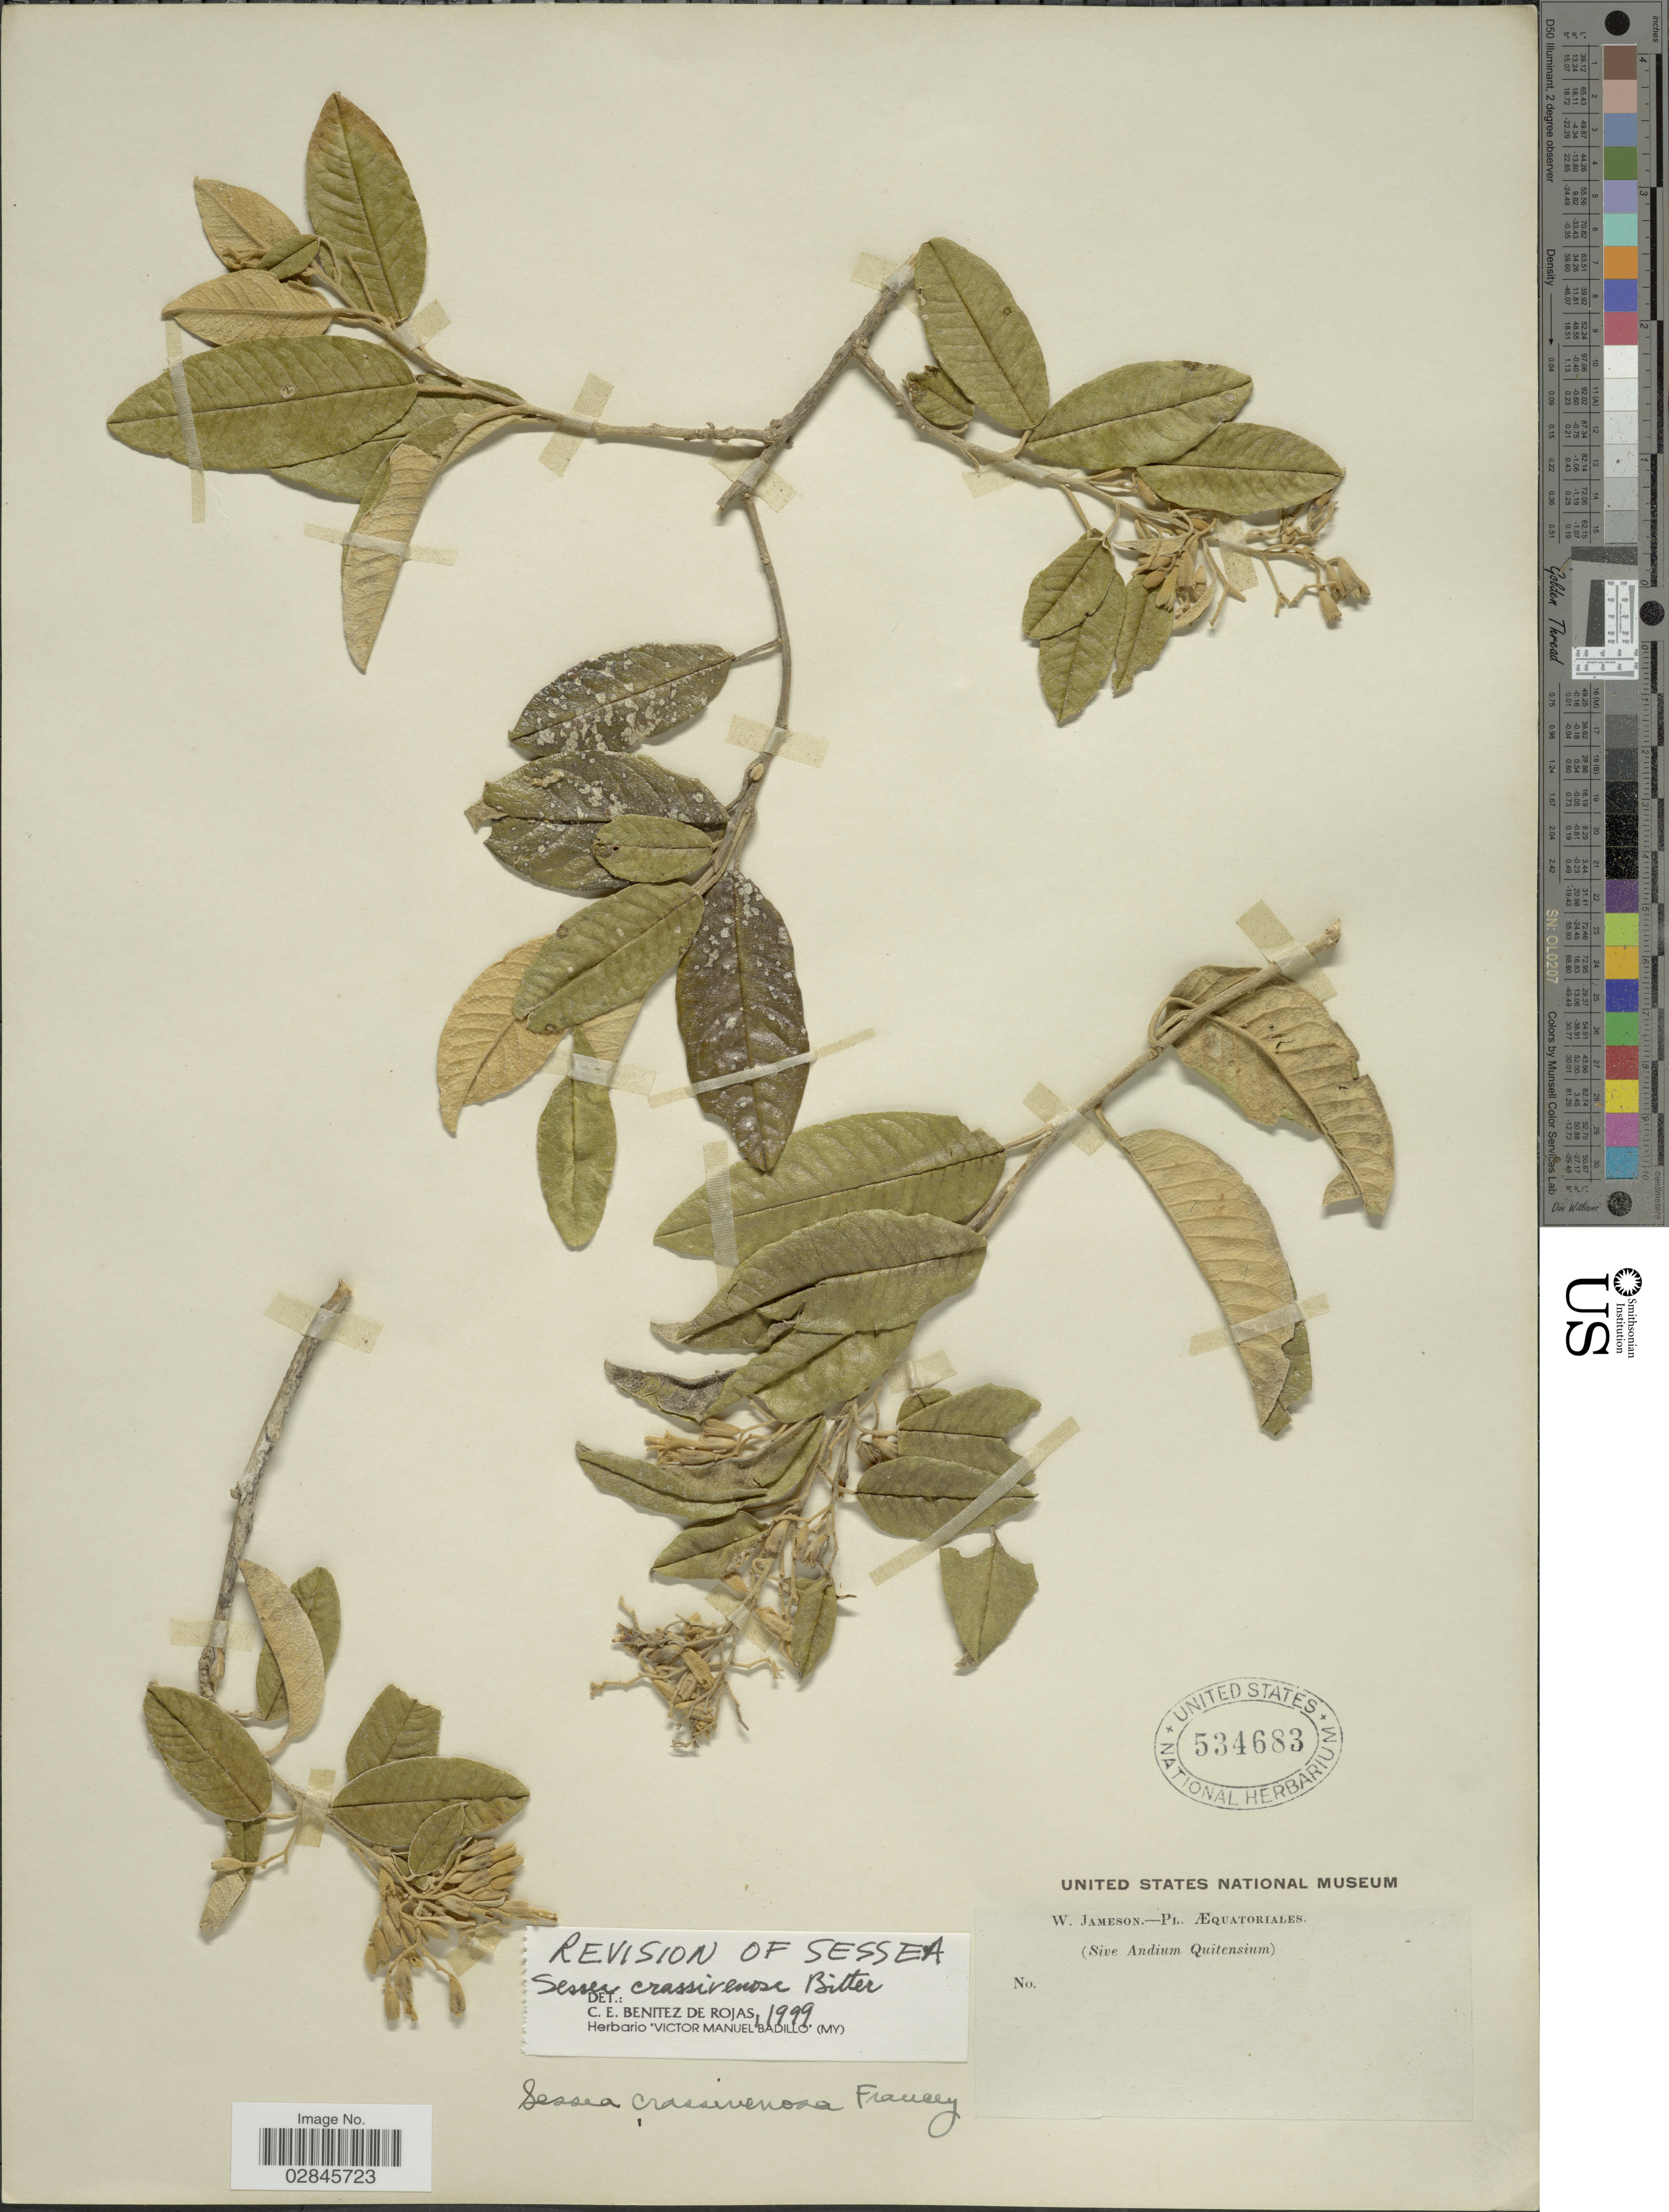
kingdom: Plantae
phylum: Tracheophyta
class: Magnoliopsida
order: Solanales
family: Solanaceae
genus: Sessea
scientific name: Sessea crassivenosa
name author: Bitter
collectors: W. Jameson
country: Ecuador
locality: Æquatoriales.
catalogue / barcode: US 534683